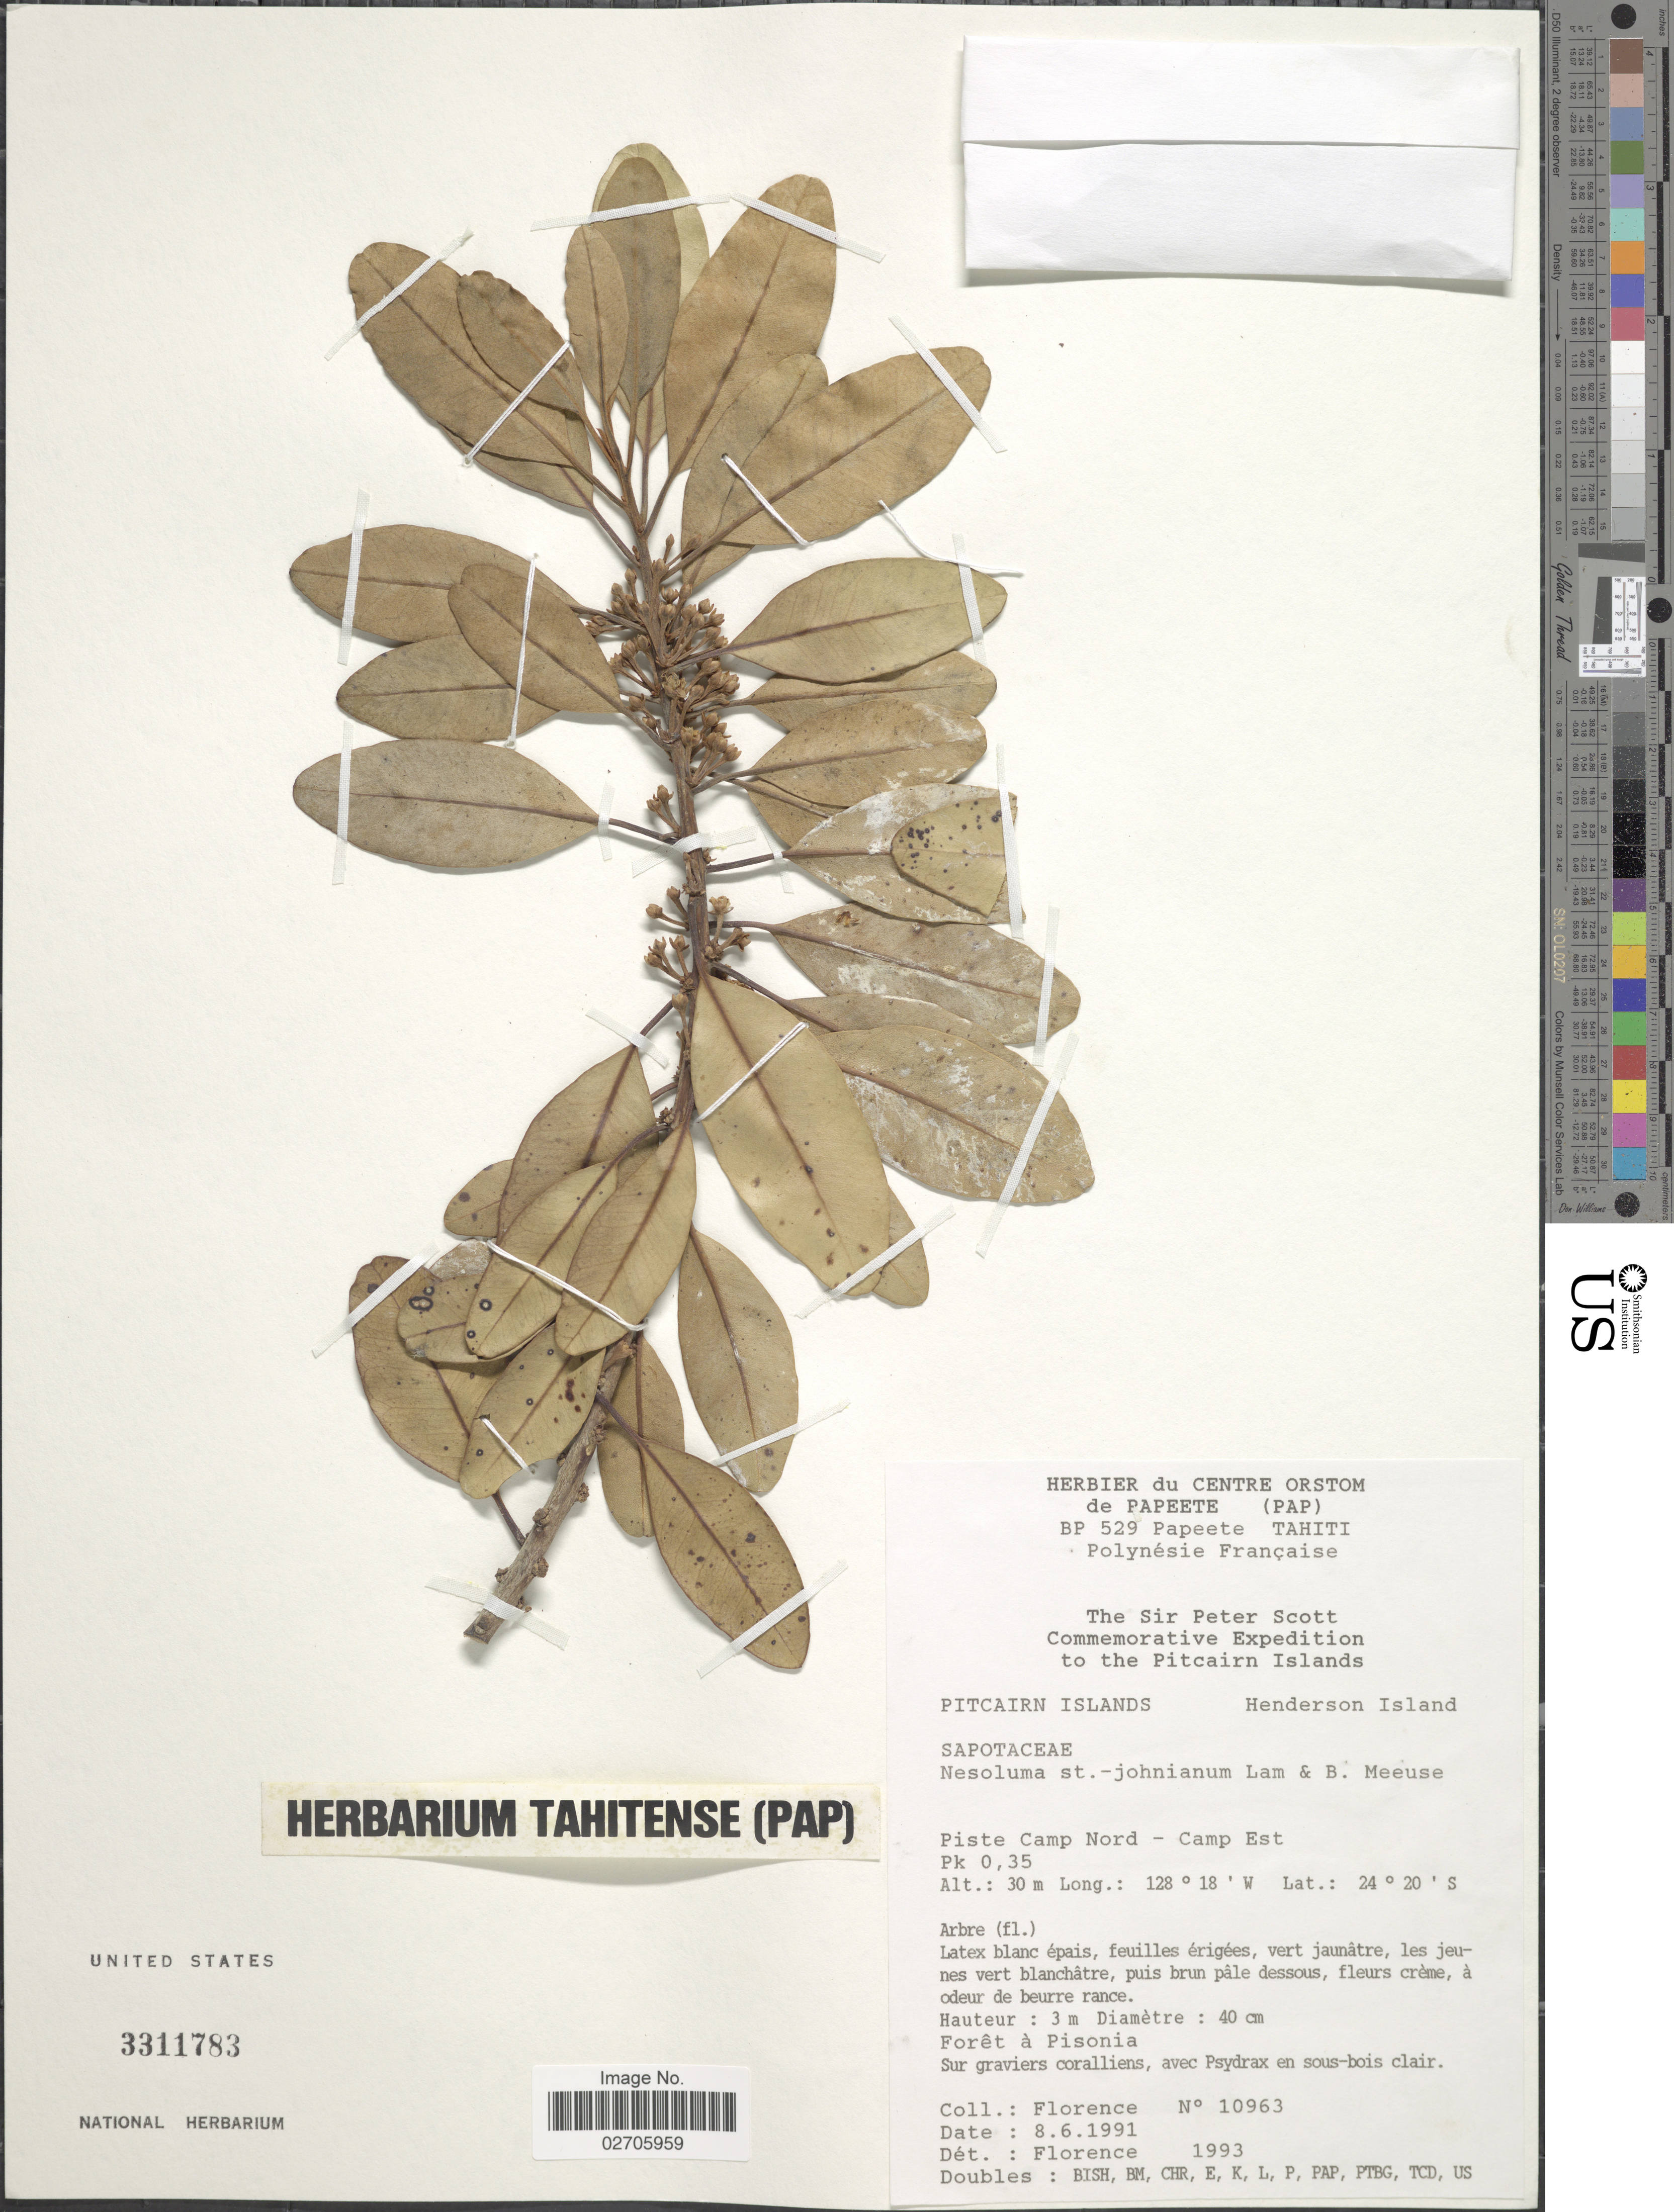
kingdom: Plantae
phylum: Tracheophyta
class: Magnoliopsida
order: Ericales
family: Sapotaceae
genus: Nesoluma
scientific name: Nesoluma st.-johnianum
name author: H.J. Lam & B. Meeuse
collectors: -. Florence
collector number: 10963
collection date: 1991-06-08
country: Pitcairn Islands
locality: Henderson Island. Piste Camp Nord - Camp Est. Pk 0,35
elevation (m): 30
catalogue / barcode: US 3311783